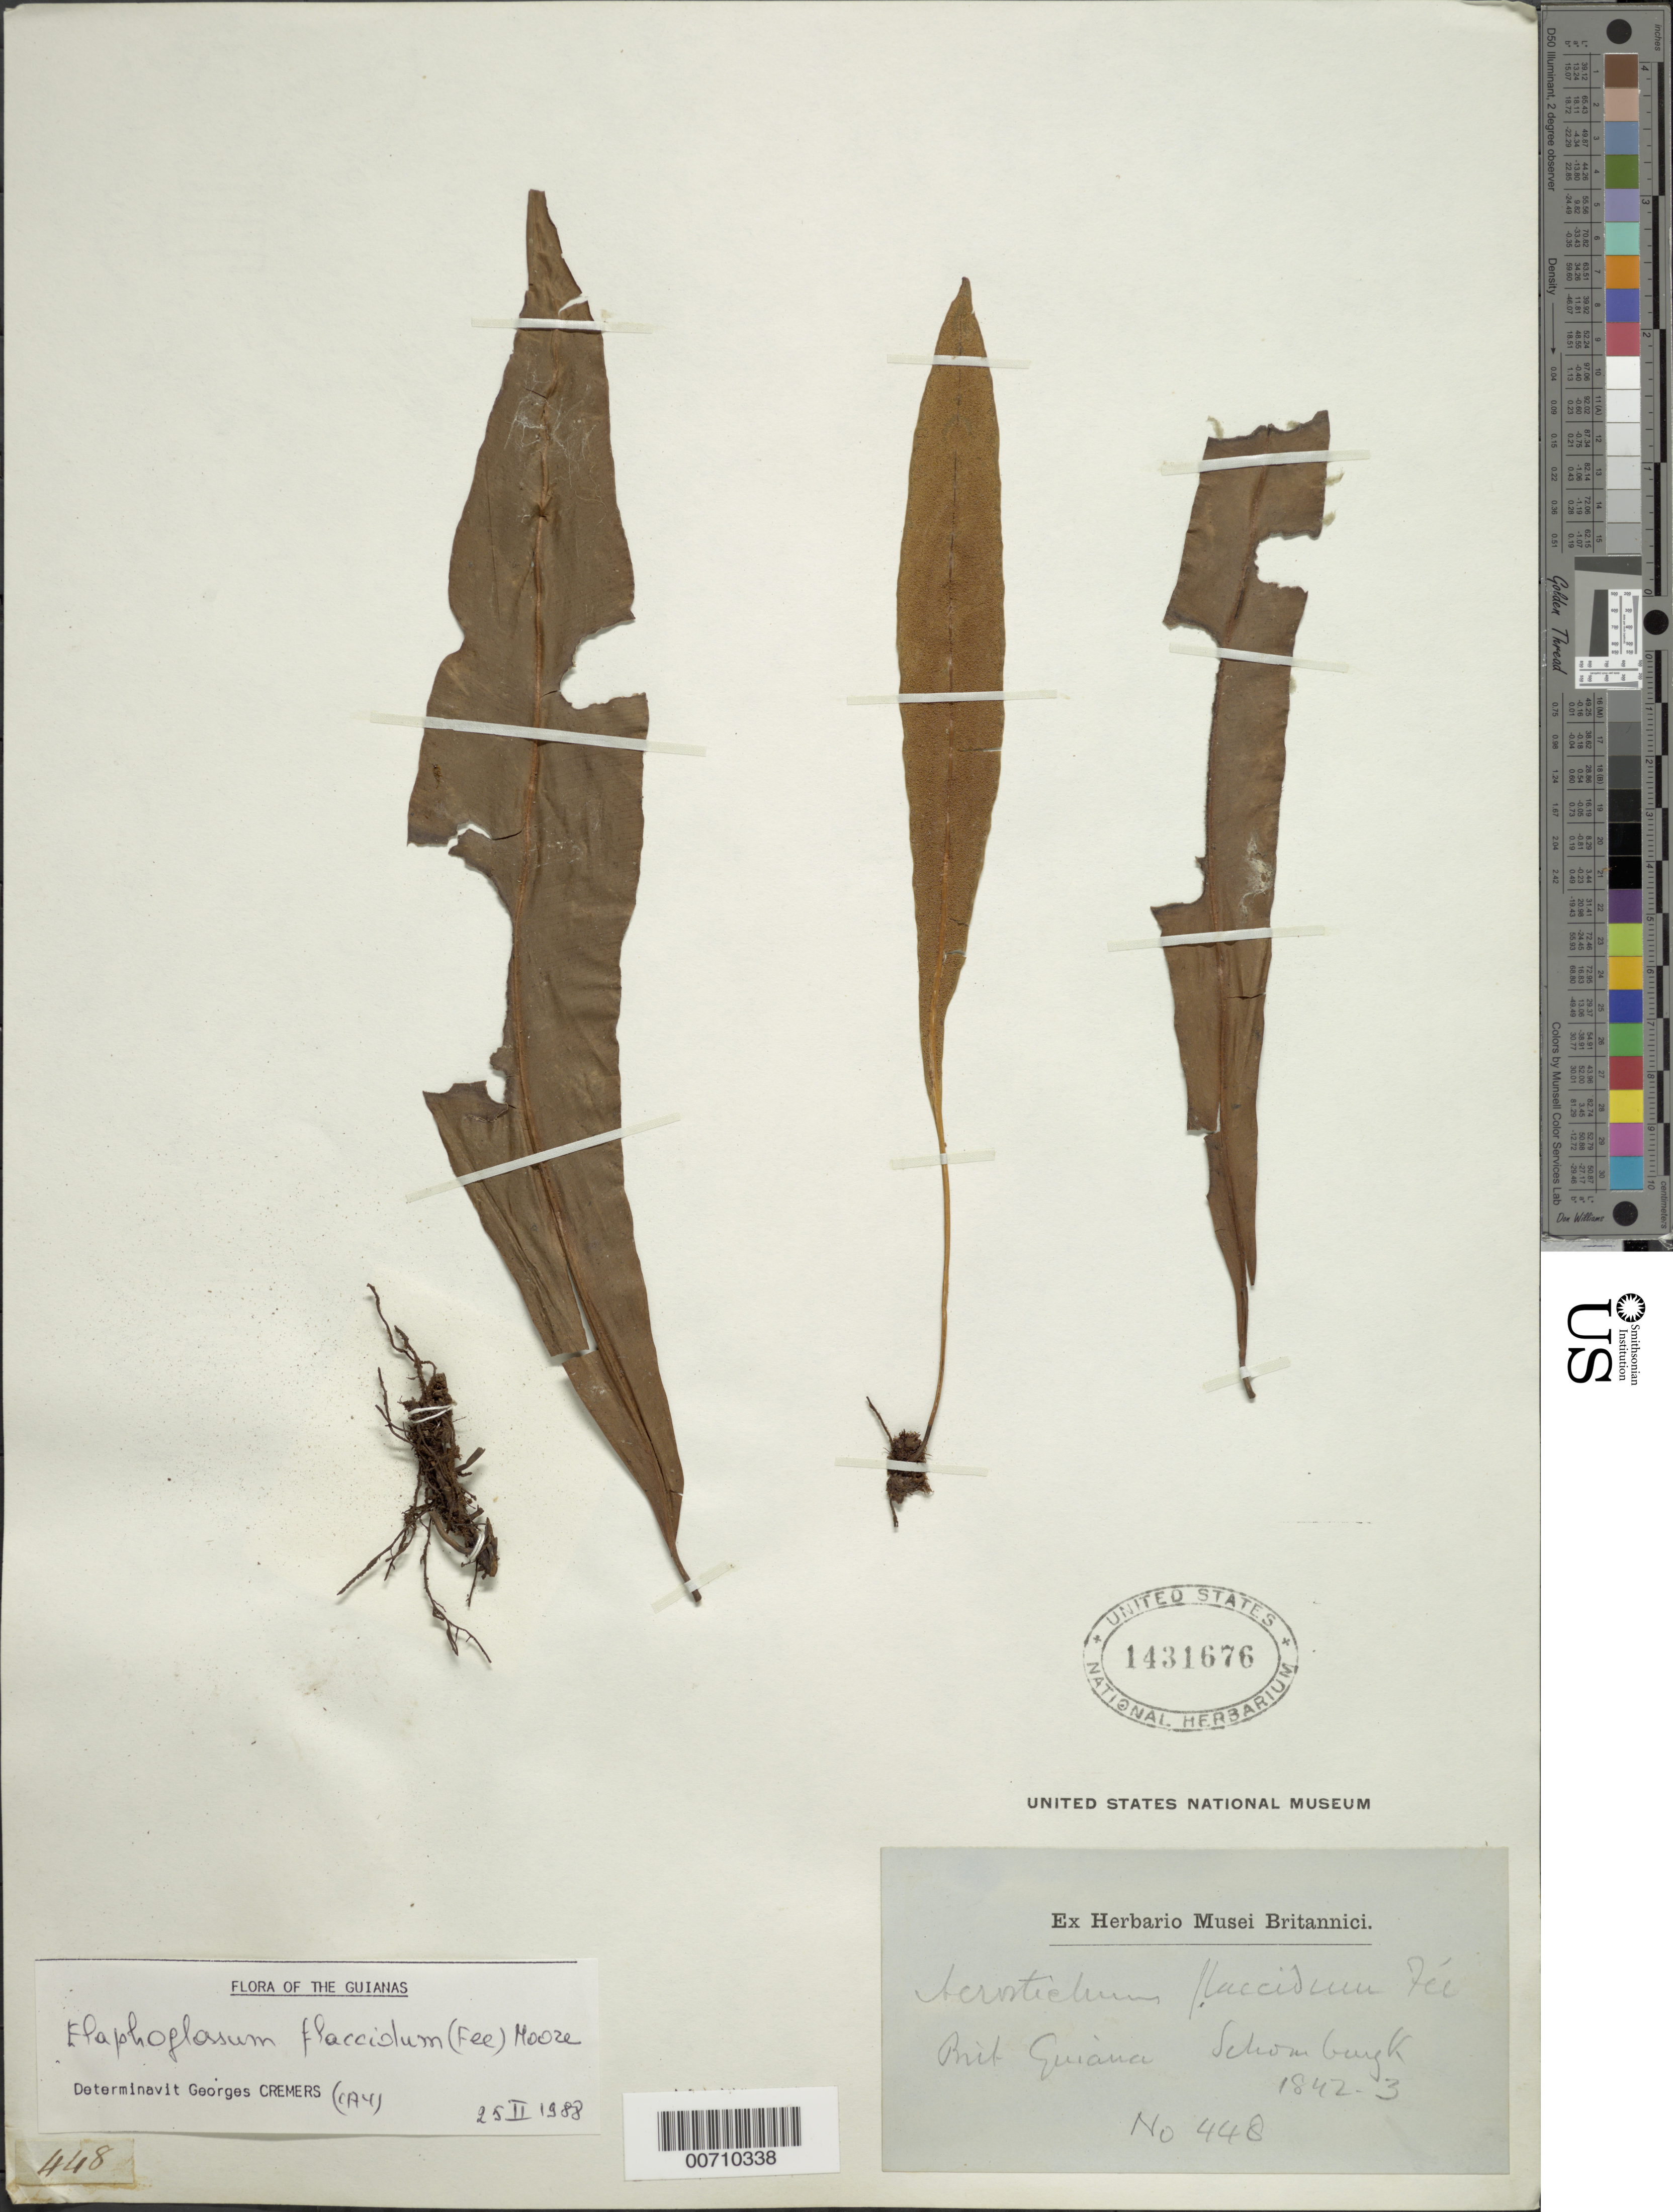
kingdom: Plantae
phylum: Tracheophyta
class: Polypodiopsida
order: Polypodiales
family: Dryopteridaceae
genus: Elaphoglossum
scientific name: Elaphoglossum flaccidum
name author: (Fée) T. Moore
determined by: Cremers, Georges A.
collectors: R. H. Schomburgk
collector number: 448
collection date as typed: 1842 to 1843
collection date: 1842/1843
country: Guyana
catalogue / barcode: US 1431676